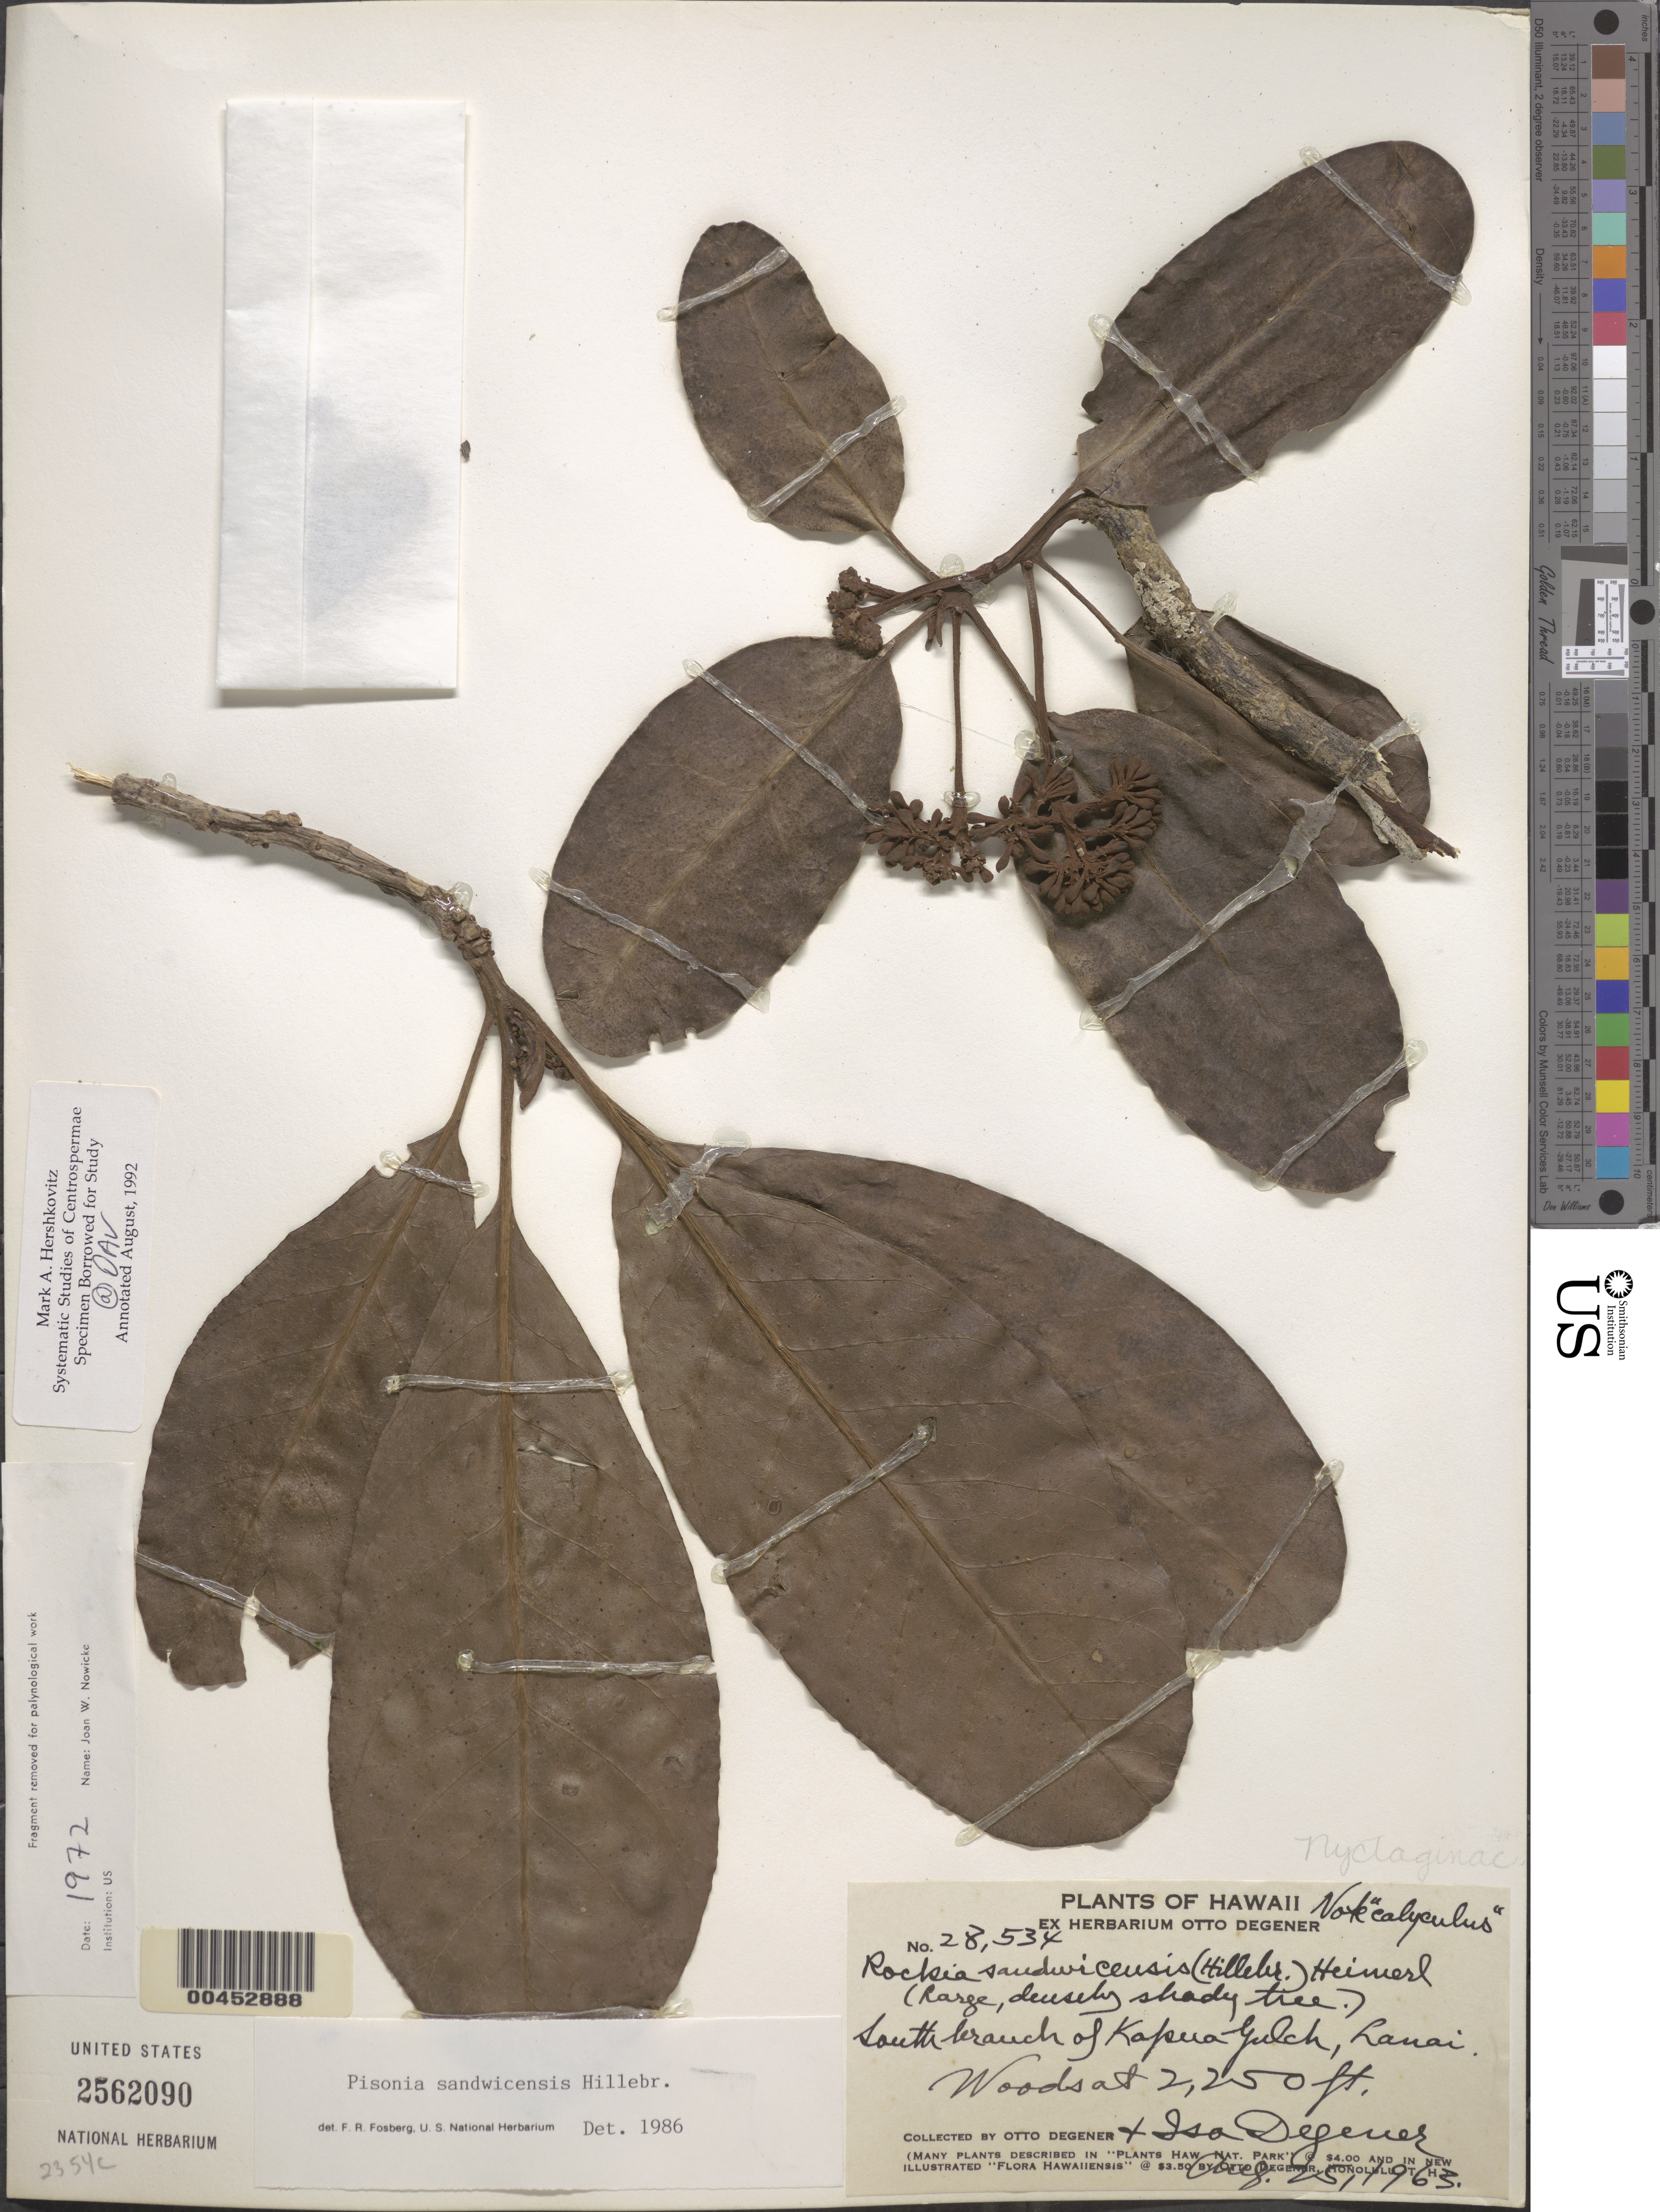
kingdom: Plantae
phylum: Tracheophyta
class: Magnoliopsida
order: Caryophyllales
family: Nyctaginaceae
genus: Rockia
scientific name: Rockia sandwicensis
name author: (Hillebr.) Heimerl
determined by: Wagner, W. L., (BOT), Smithsonian Institution - National Museum of Natural History (UNITED STATES)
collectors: O. Degener & I. Degener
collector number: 28534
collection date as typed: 25 Aug 1963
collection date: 1963-08-25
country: United States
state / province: Hawaii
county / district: Maui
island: Lana'i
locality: S branch of Kapua Gulch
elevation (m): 686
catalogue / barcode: US 2562090